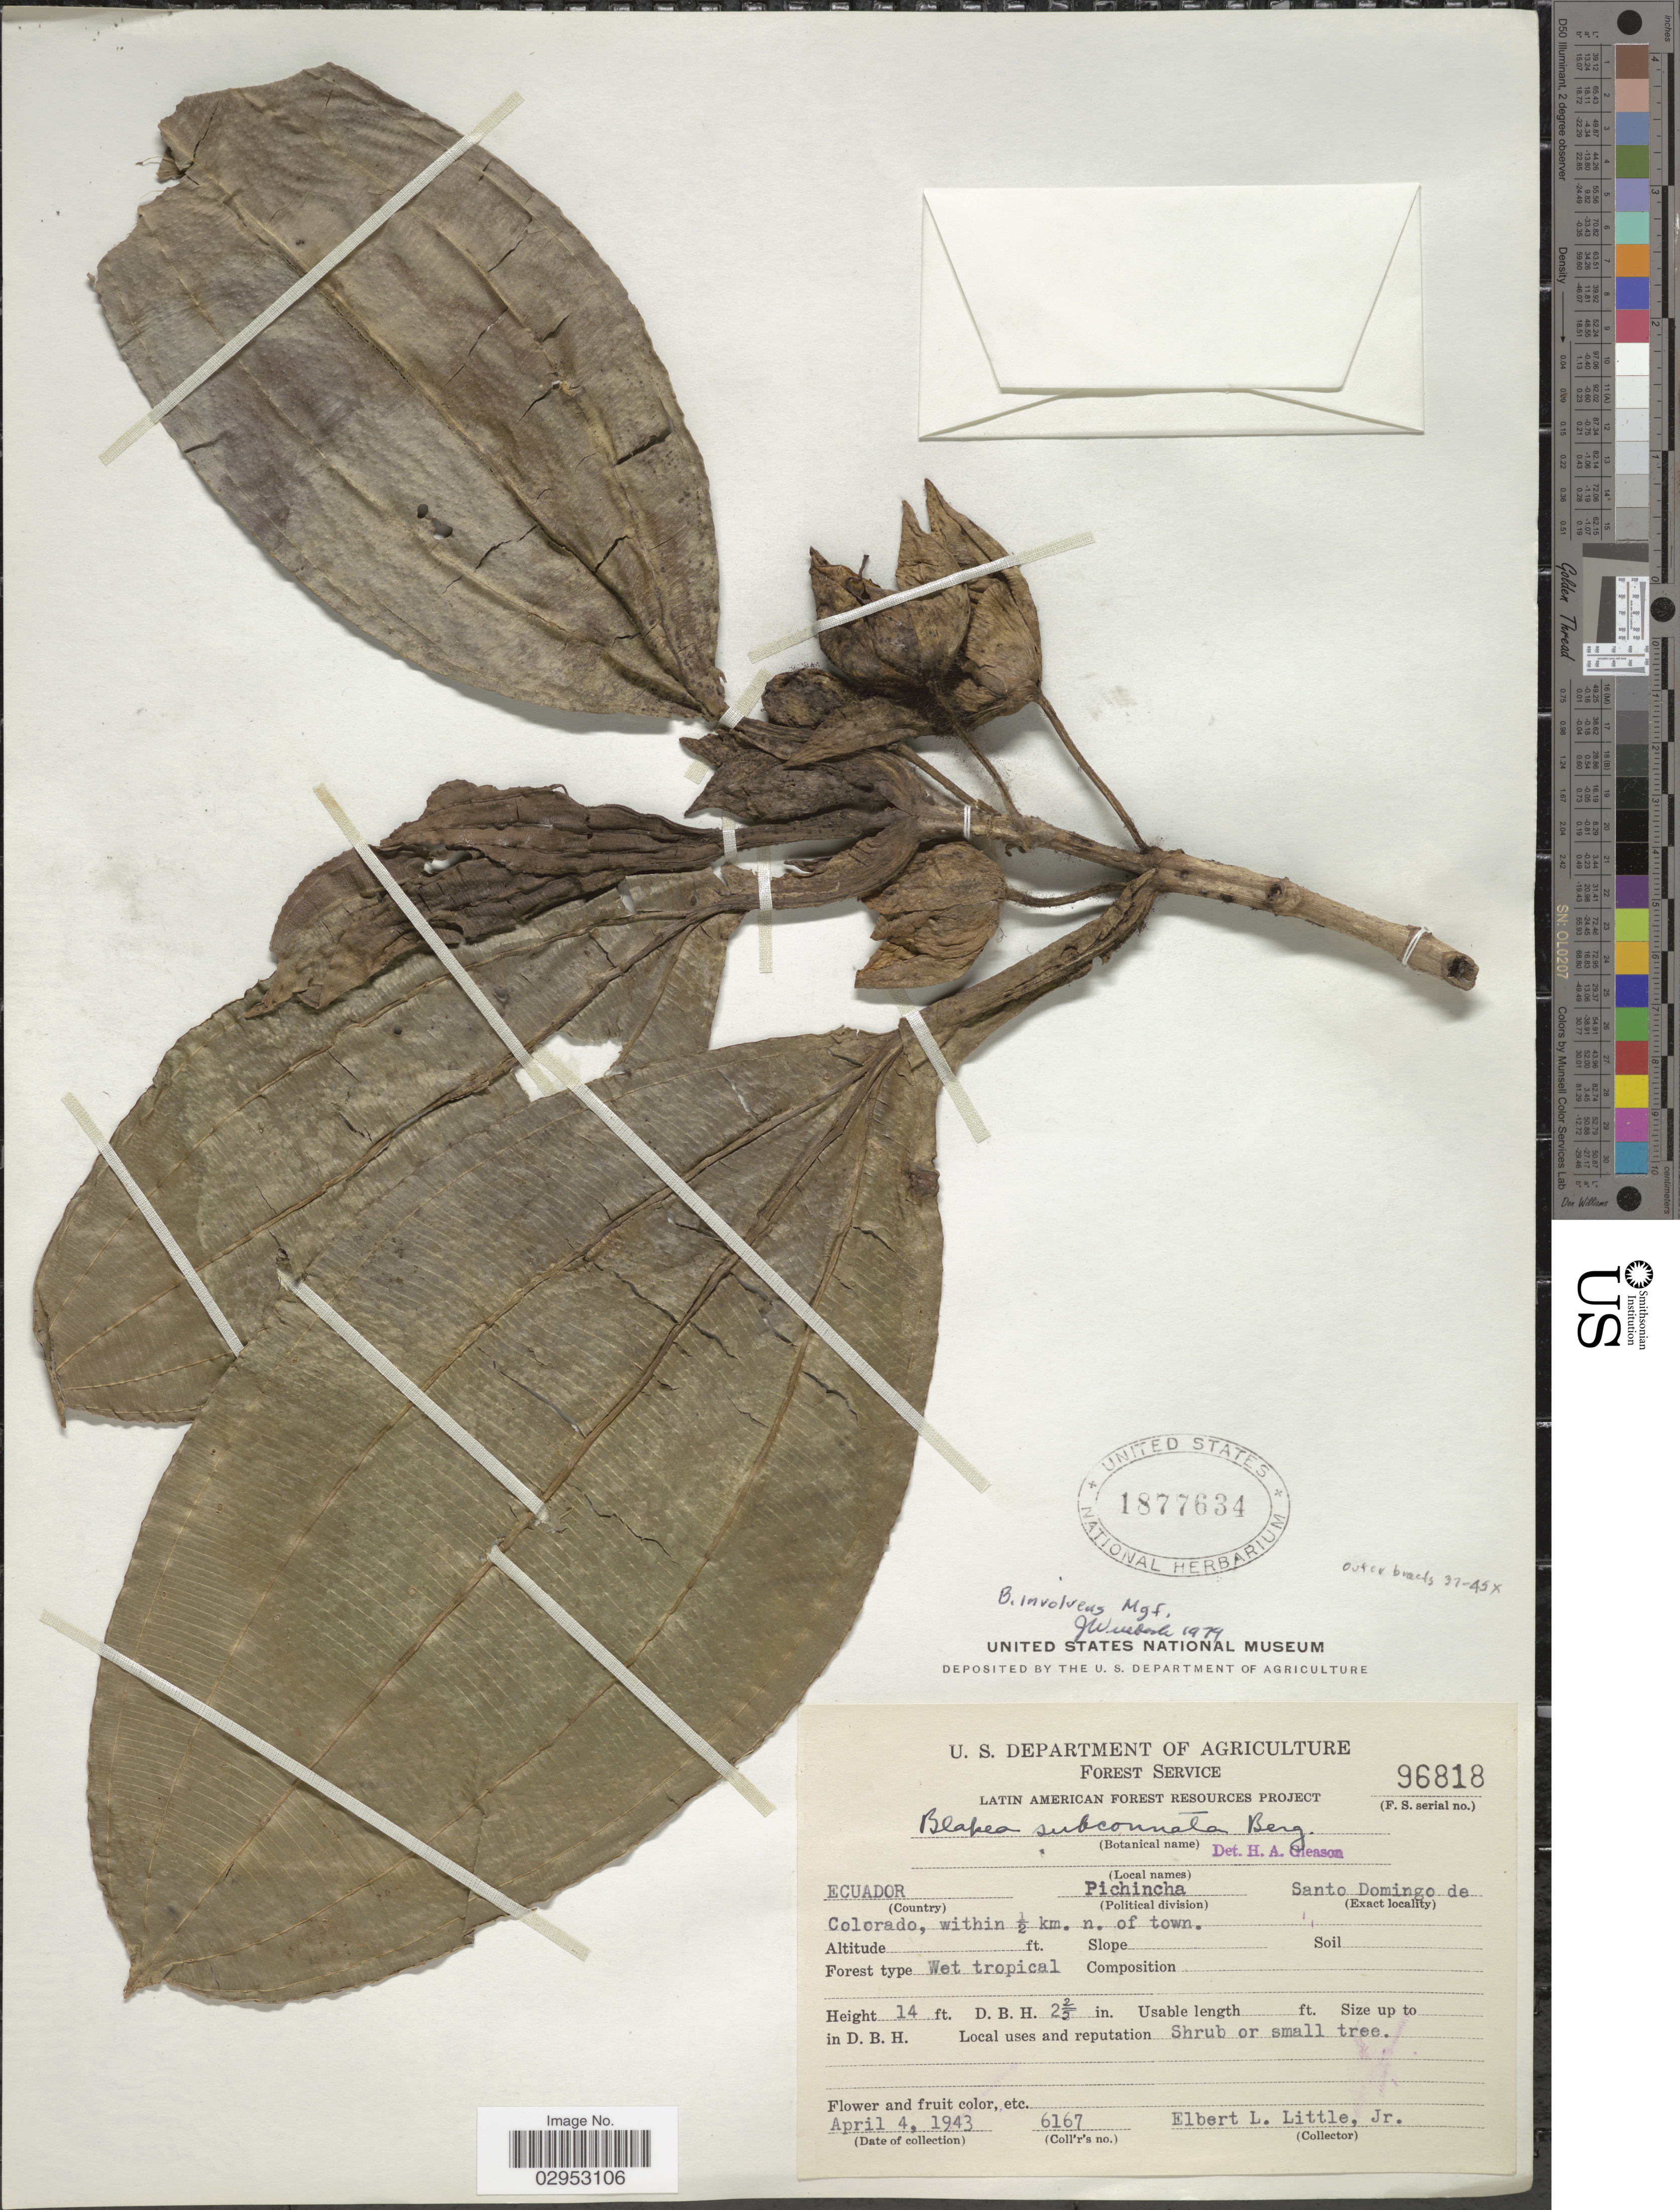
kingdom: Plantae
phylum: Tracheophyta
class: Magnoliopsida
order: Myrtales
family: Melastomataceae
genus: Blakea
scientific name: Blakea involvens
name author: Markgr.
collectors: E. L. Little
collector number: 96818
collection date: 1943-04-04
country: Ecuador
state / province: Pichincha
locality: Santo Domingo de Colorado, within ½ km. n. of town.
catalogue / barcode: US 1877634